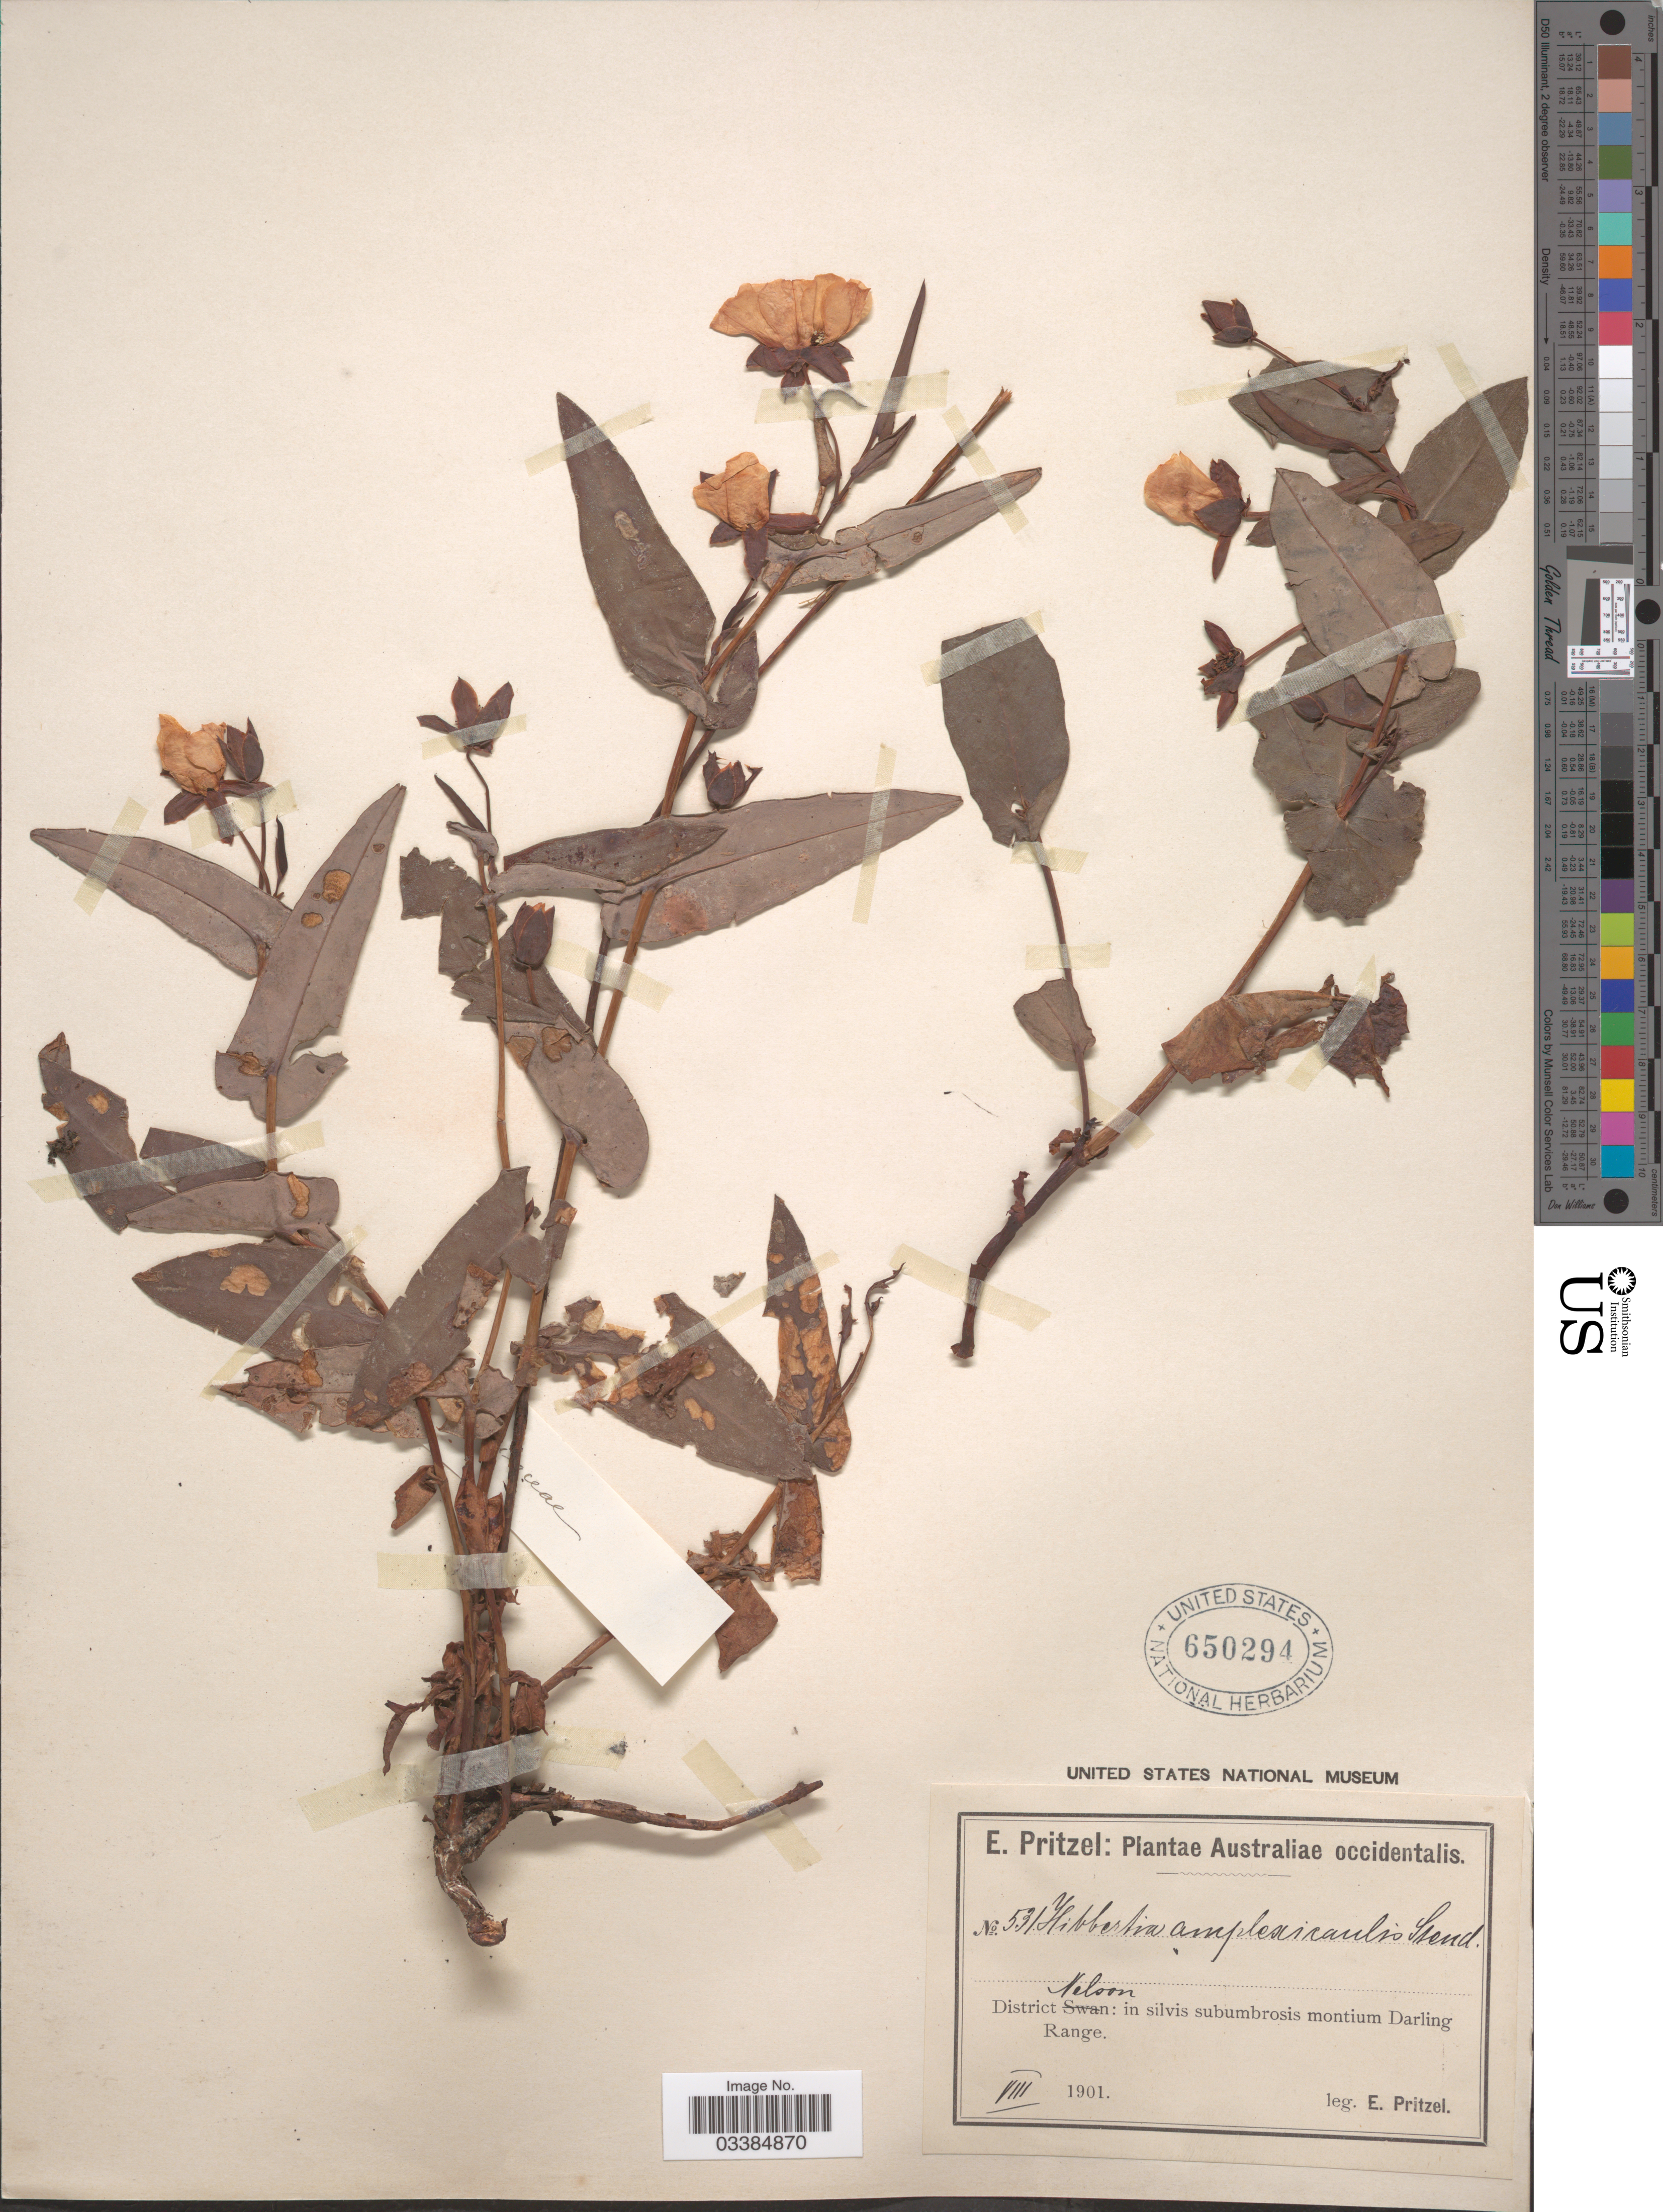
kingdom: Plantae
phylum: Tracheophyta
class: Magnoliopsida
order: Dilleniales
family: Dilleniaceae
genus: Hibbertia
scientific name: Hibbertia amplexicaulis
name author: Steud.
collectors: E. G. Pritzel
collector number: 531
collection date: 1901-08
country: Australia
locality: District Nelson: in silvis subumbrosis montium Darling Range.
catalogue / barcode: US 650294